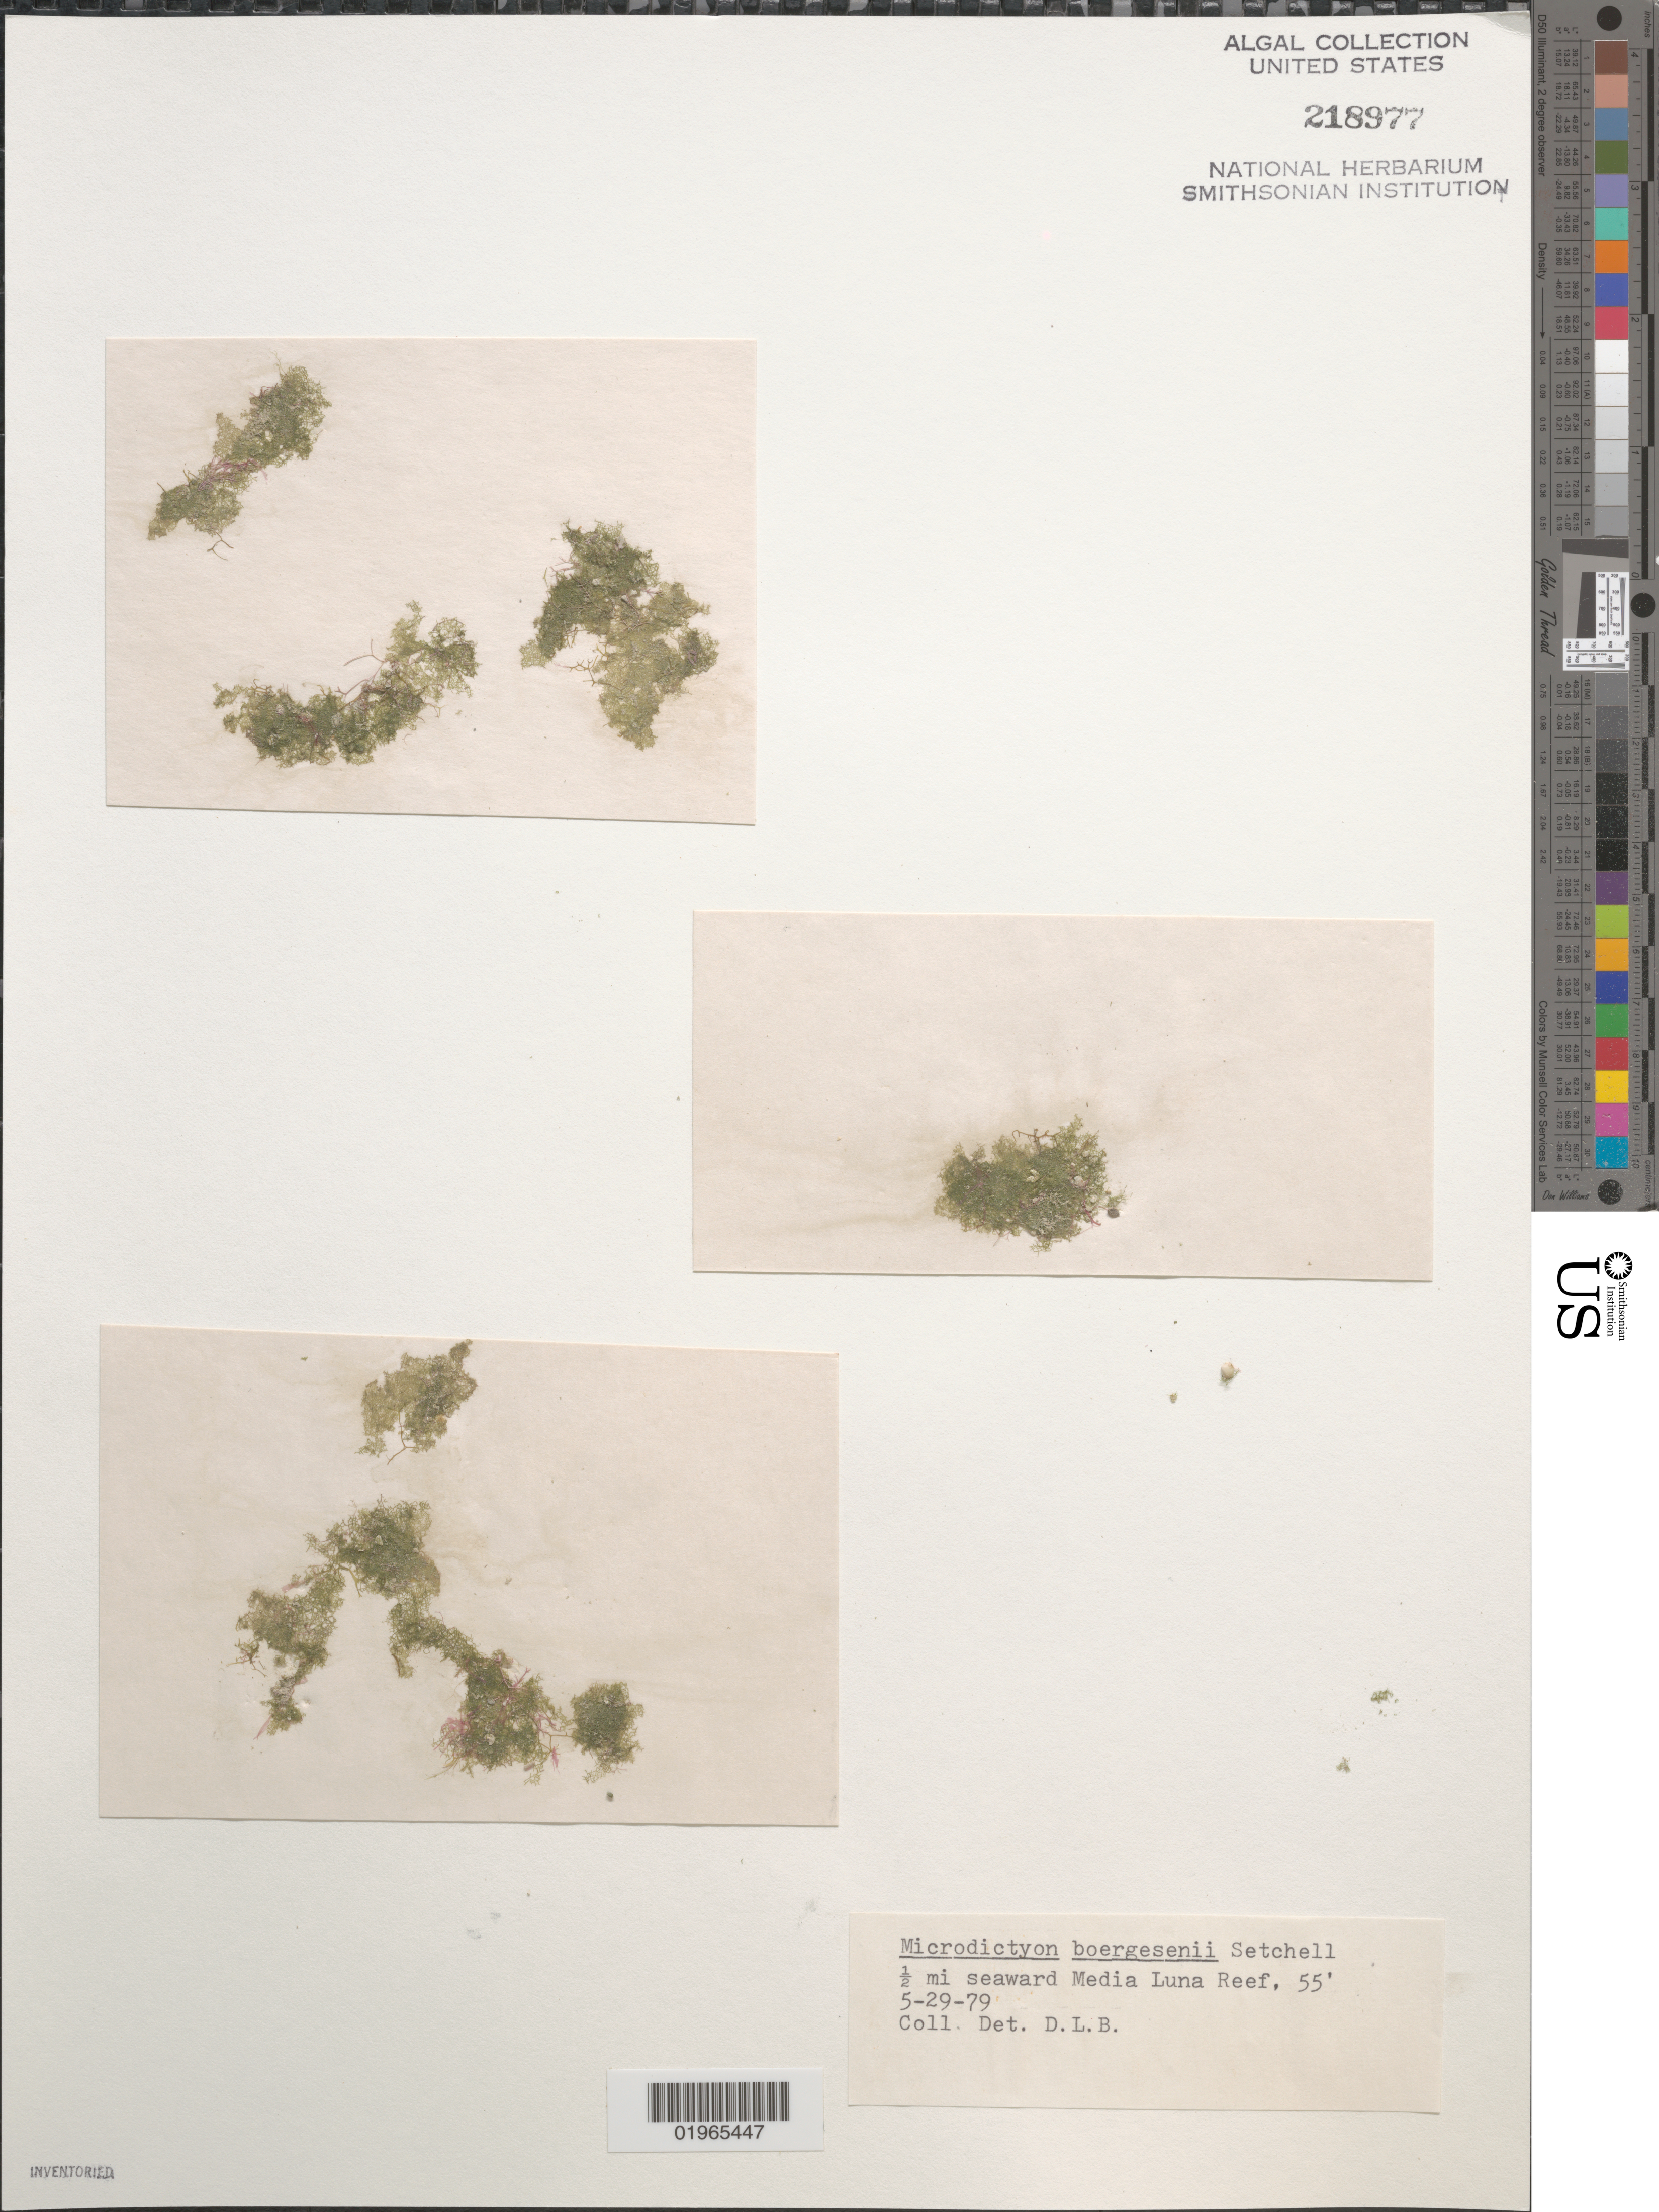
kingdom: Plantae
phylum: Chlorophyta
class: Ulvophyceae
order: Cladophorales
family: Anadyomenaceae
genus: Microdictyon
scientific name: Microdictyon boergesenii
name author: Setch.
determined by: Ballantine, D. L.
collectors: D.L. Ballantine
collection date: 1979-05-29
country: Puerto Rico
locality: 1/2 mi seaward Media Luna Reef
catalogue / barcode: US 218977